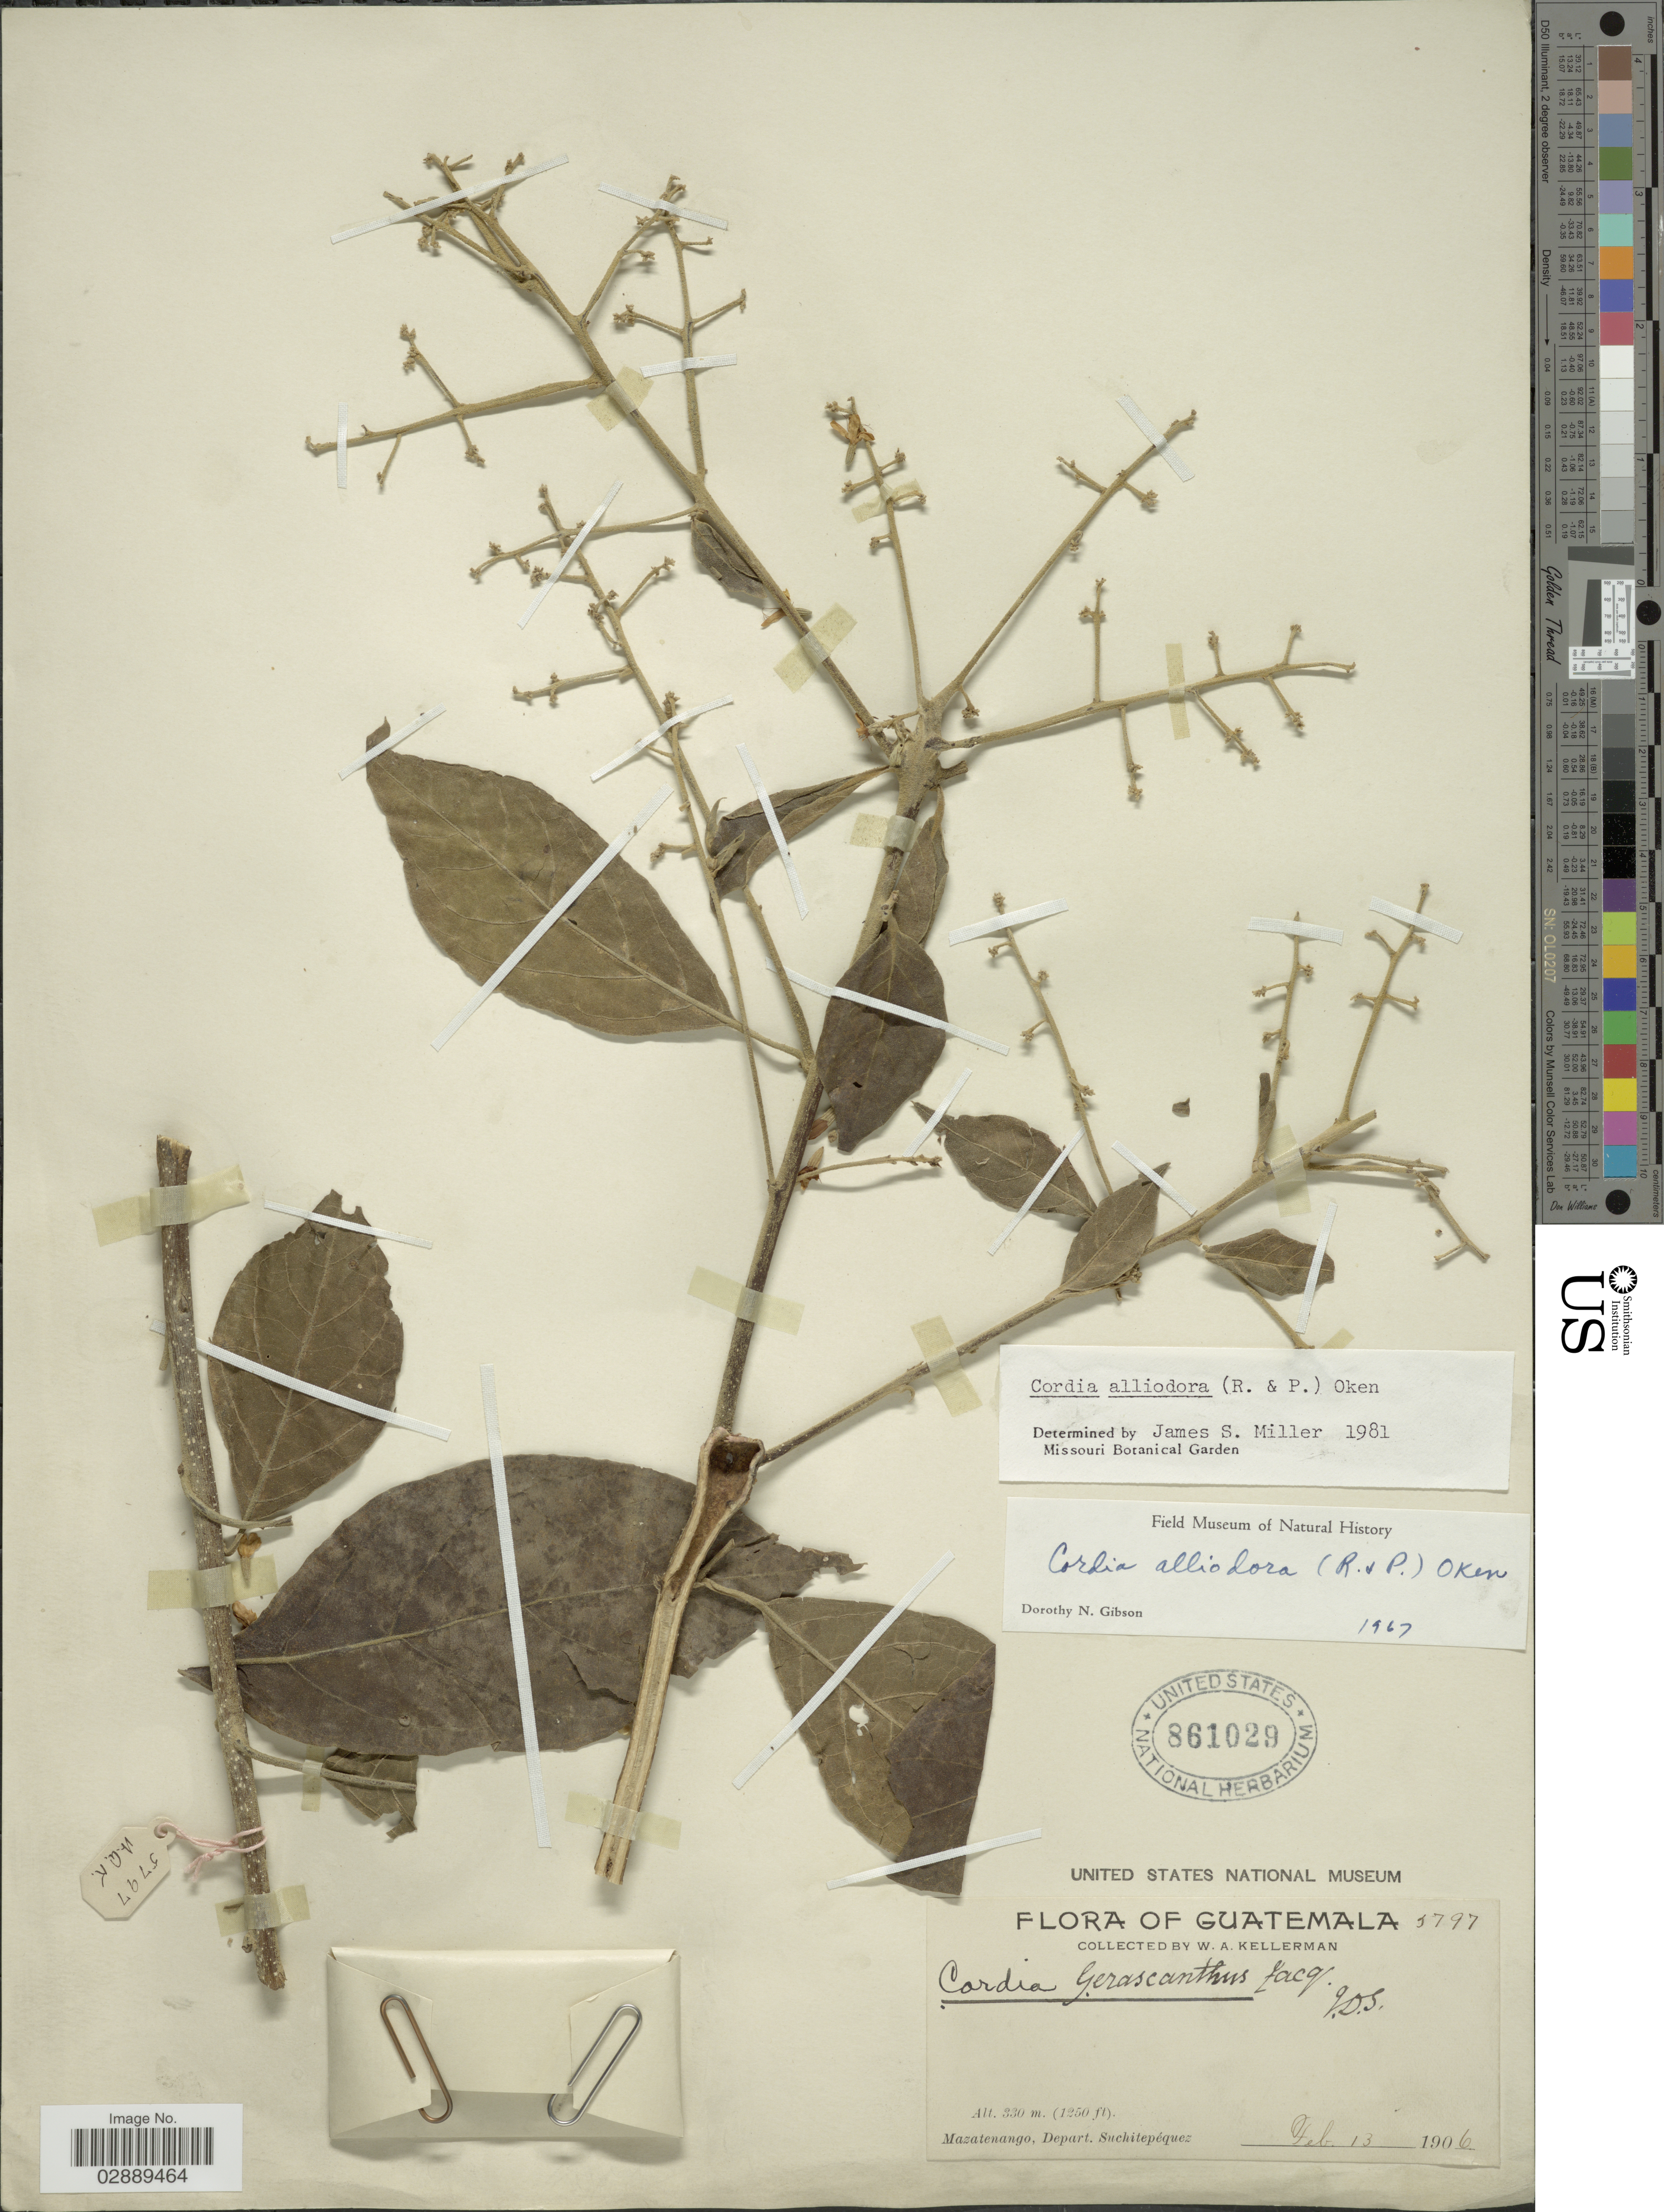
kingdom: Plantae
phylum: Tracheophyta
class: Magnoliopsida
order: Boraginales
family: Cordiaceae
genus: Cordia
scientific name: Cordia alliodora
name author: (Ruiz & Pav.) Oken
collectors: W. Kellerman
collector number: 5797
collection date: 1906-02-13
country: Guatemala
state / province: Suchitepéquez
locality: Mazatenango, Depart. Suchitepéquez.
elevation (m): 330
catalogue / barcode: US 861029